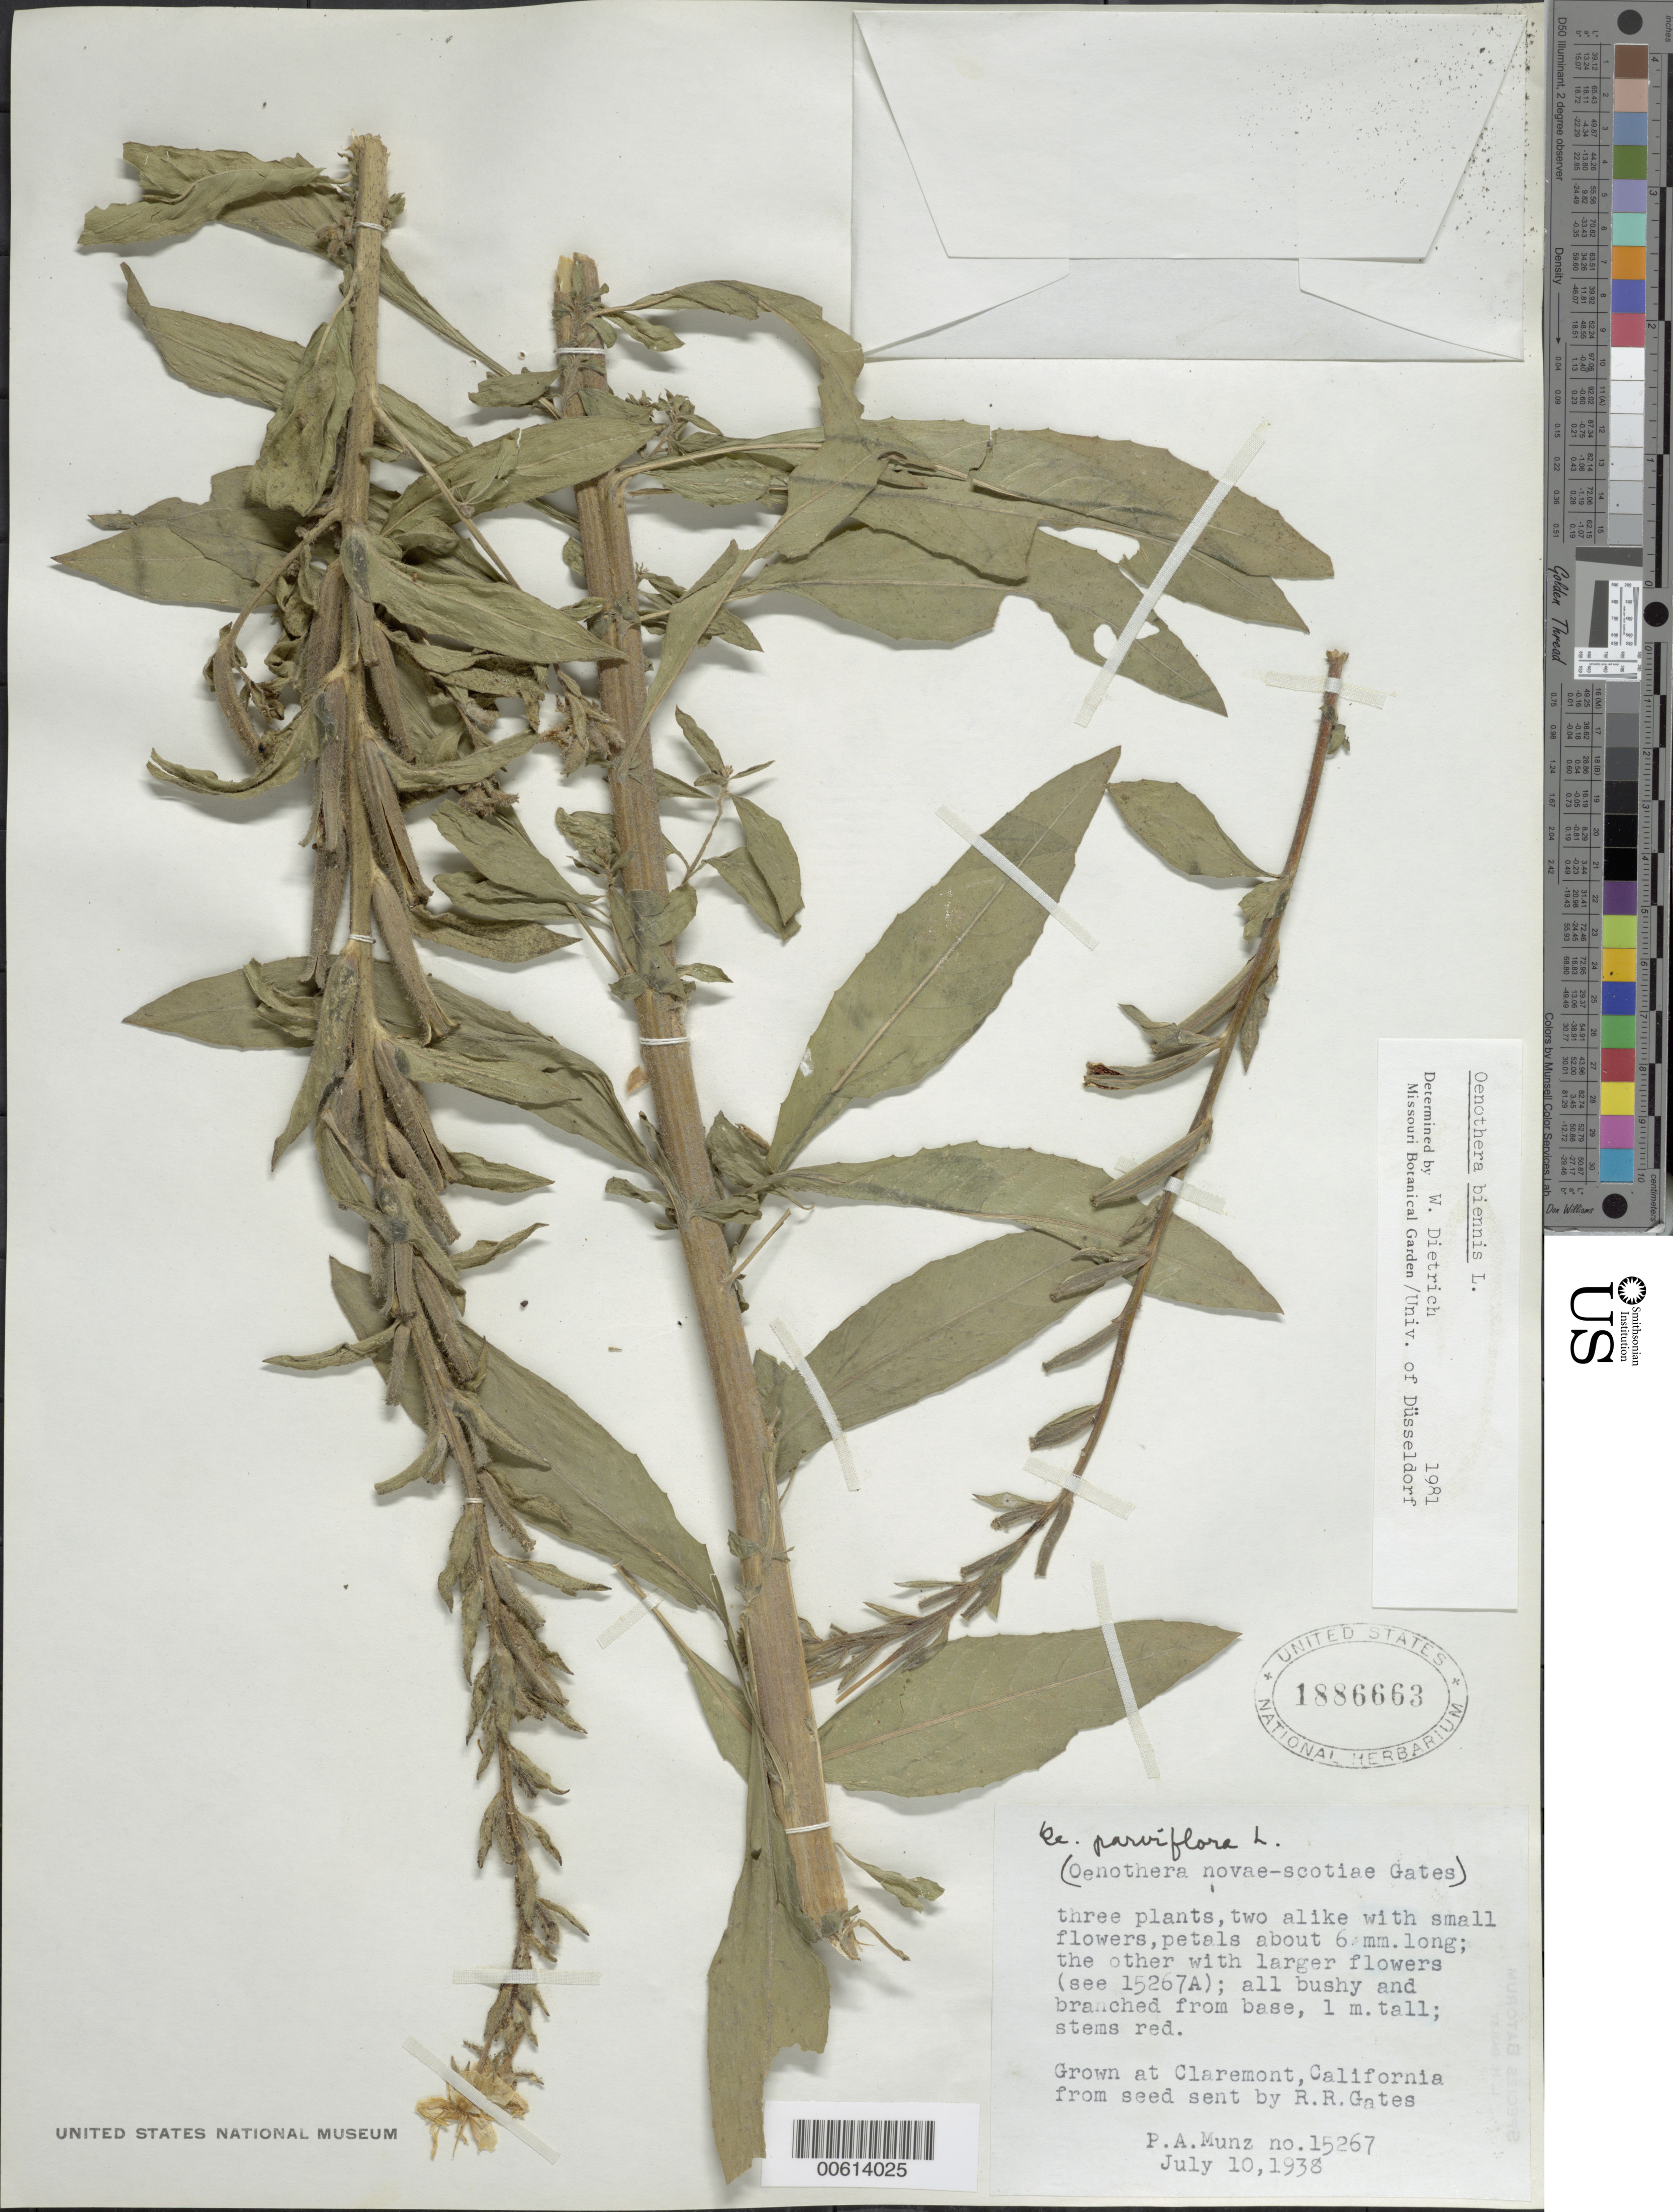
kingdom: Plantae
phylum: Tracheophyta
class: Magnoliopsida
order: Myrtales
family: Onagraceae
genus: Oenothera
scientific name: Oenothera biennis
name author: L.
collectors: P. A. Munz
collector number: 15267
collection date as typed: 10 Jul 1938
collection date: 1938-07-10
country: United States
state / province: California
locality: Claremont, Pomona College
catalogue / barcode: US 1886663